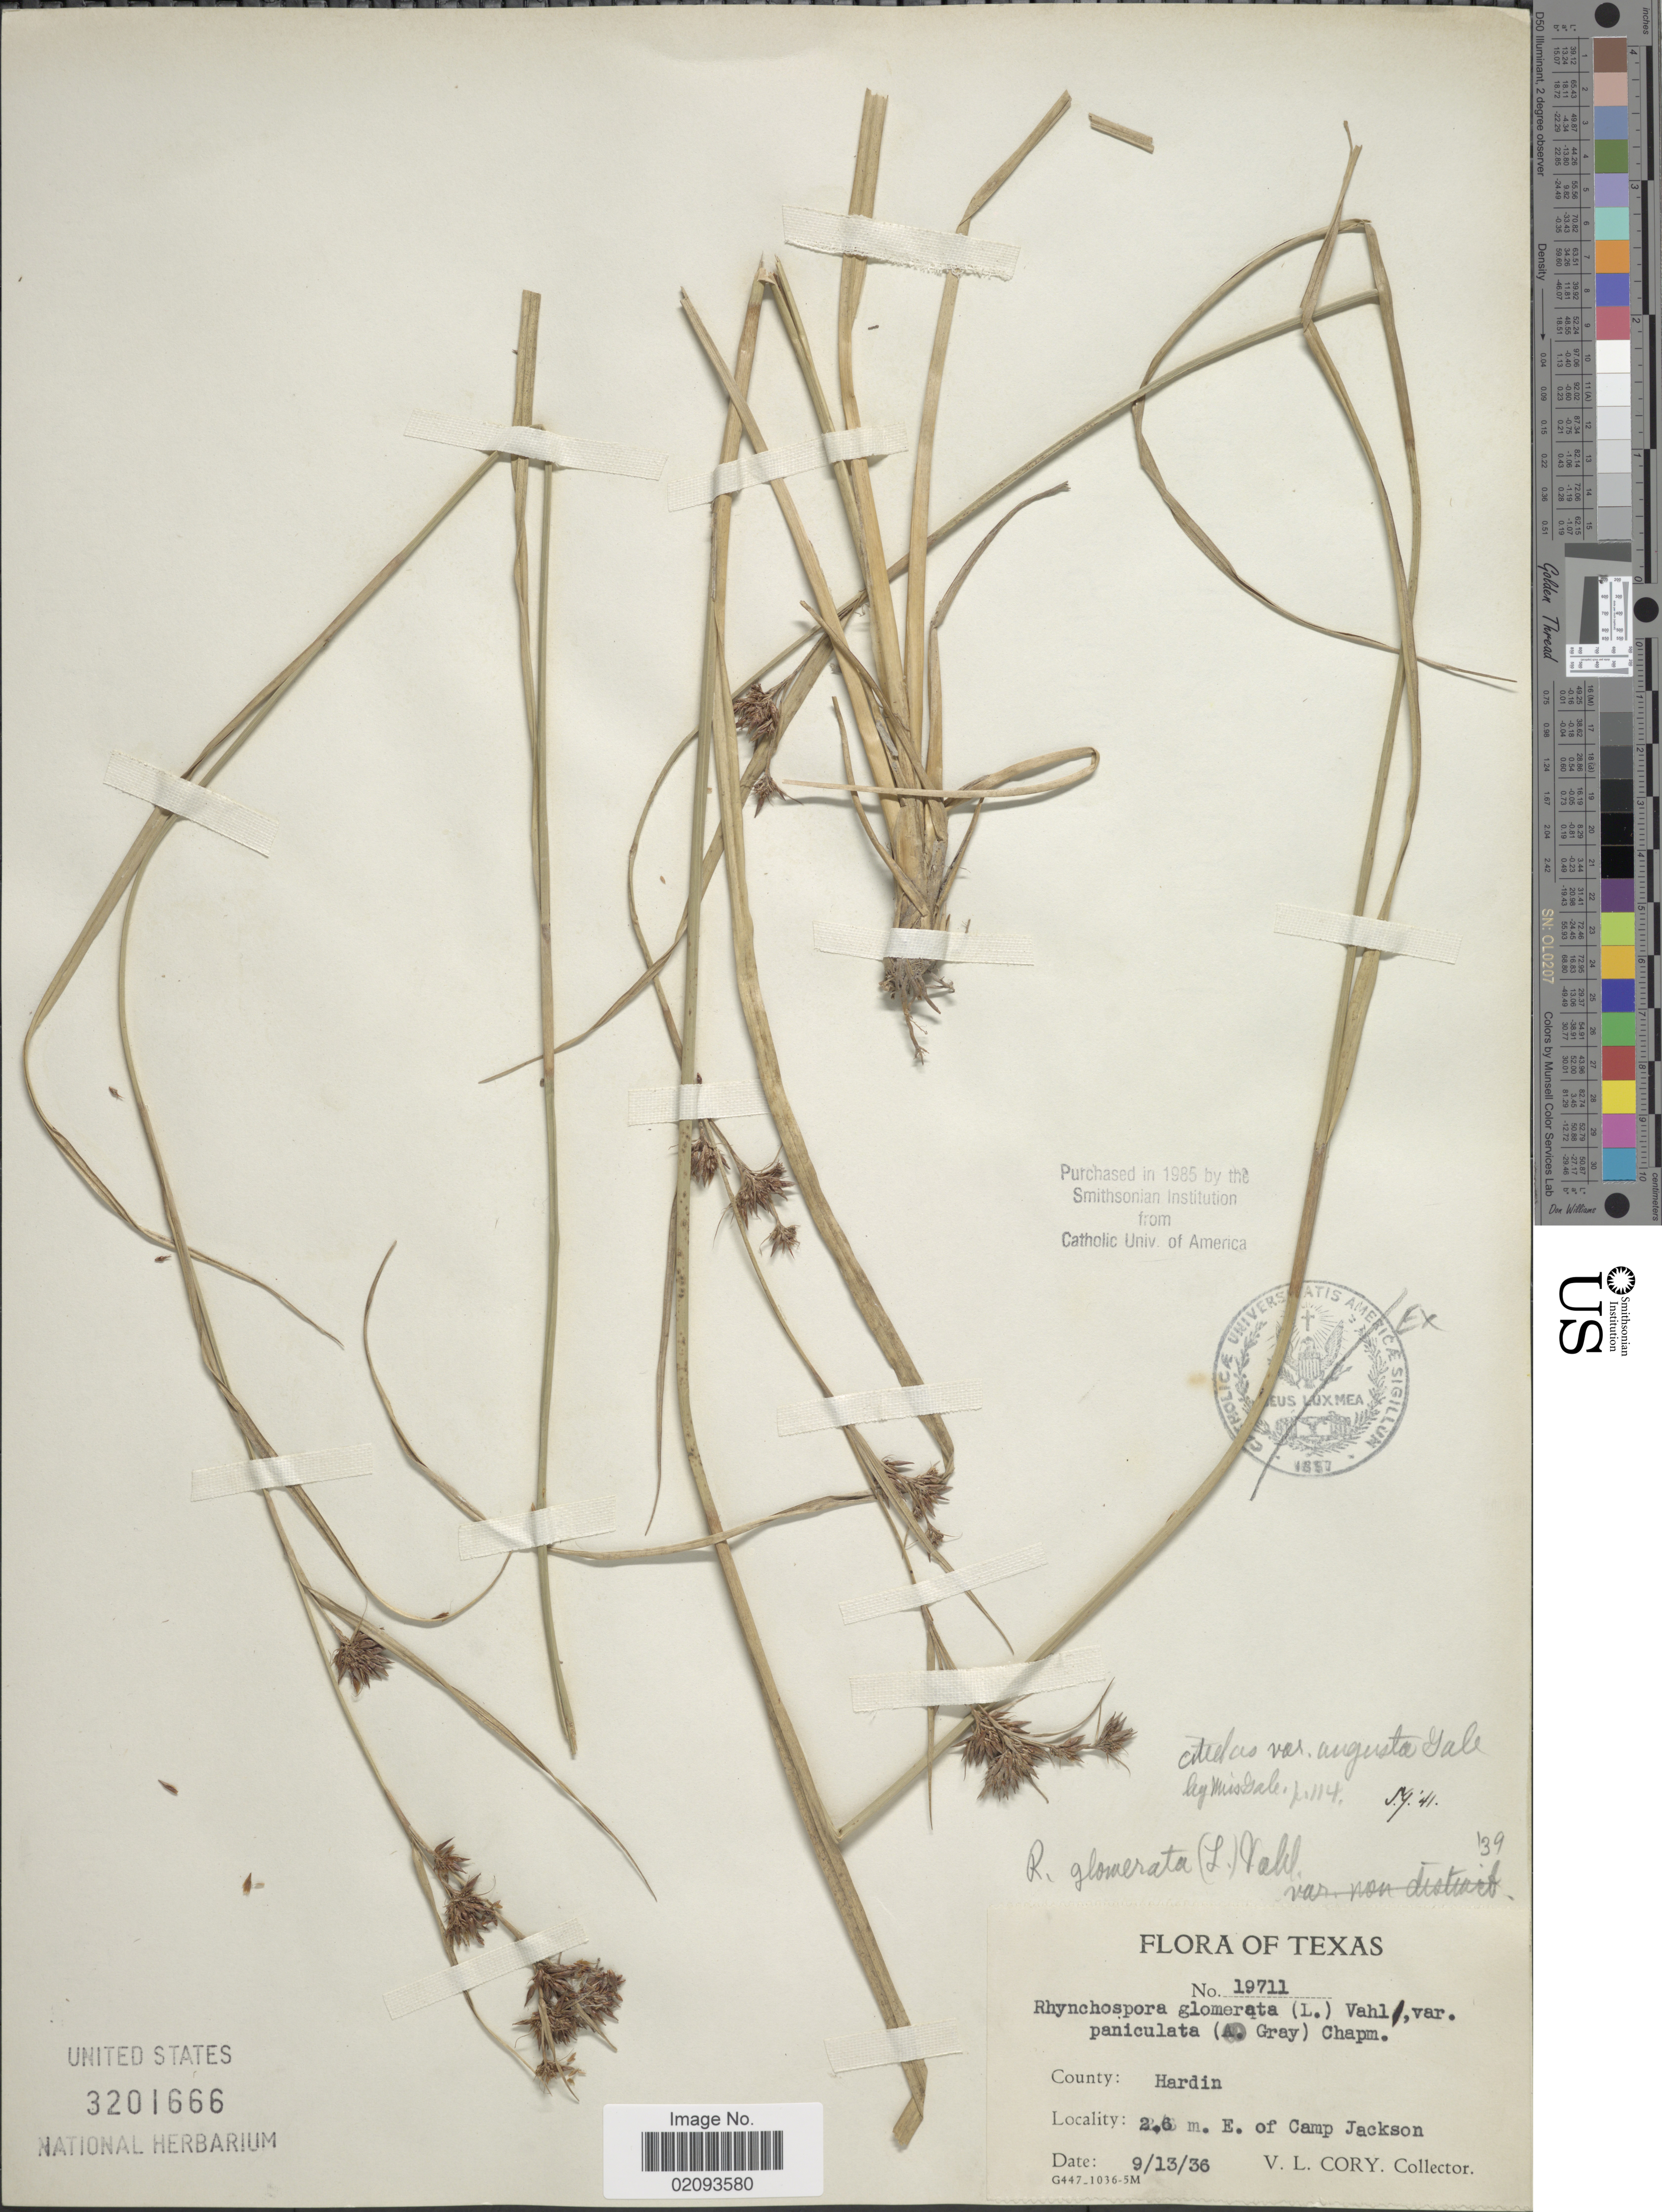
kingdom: Plantae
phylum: Tracheophyta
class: Liliopsida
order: Poales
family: Cyperaceae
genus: Rhynchospora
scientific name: Rhynchospora glomerata var. glomerata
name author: (L.) Vahl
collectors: V. Cory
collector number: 19711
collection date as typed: Transcribed d/m/y: 13/9/36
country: United States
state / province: Texas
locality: County Hardin, 2.6 m E of Camp Jackson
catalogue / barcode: US 3201666